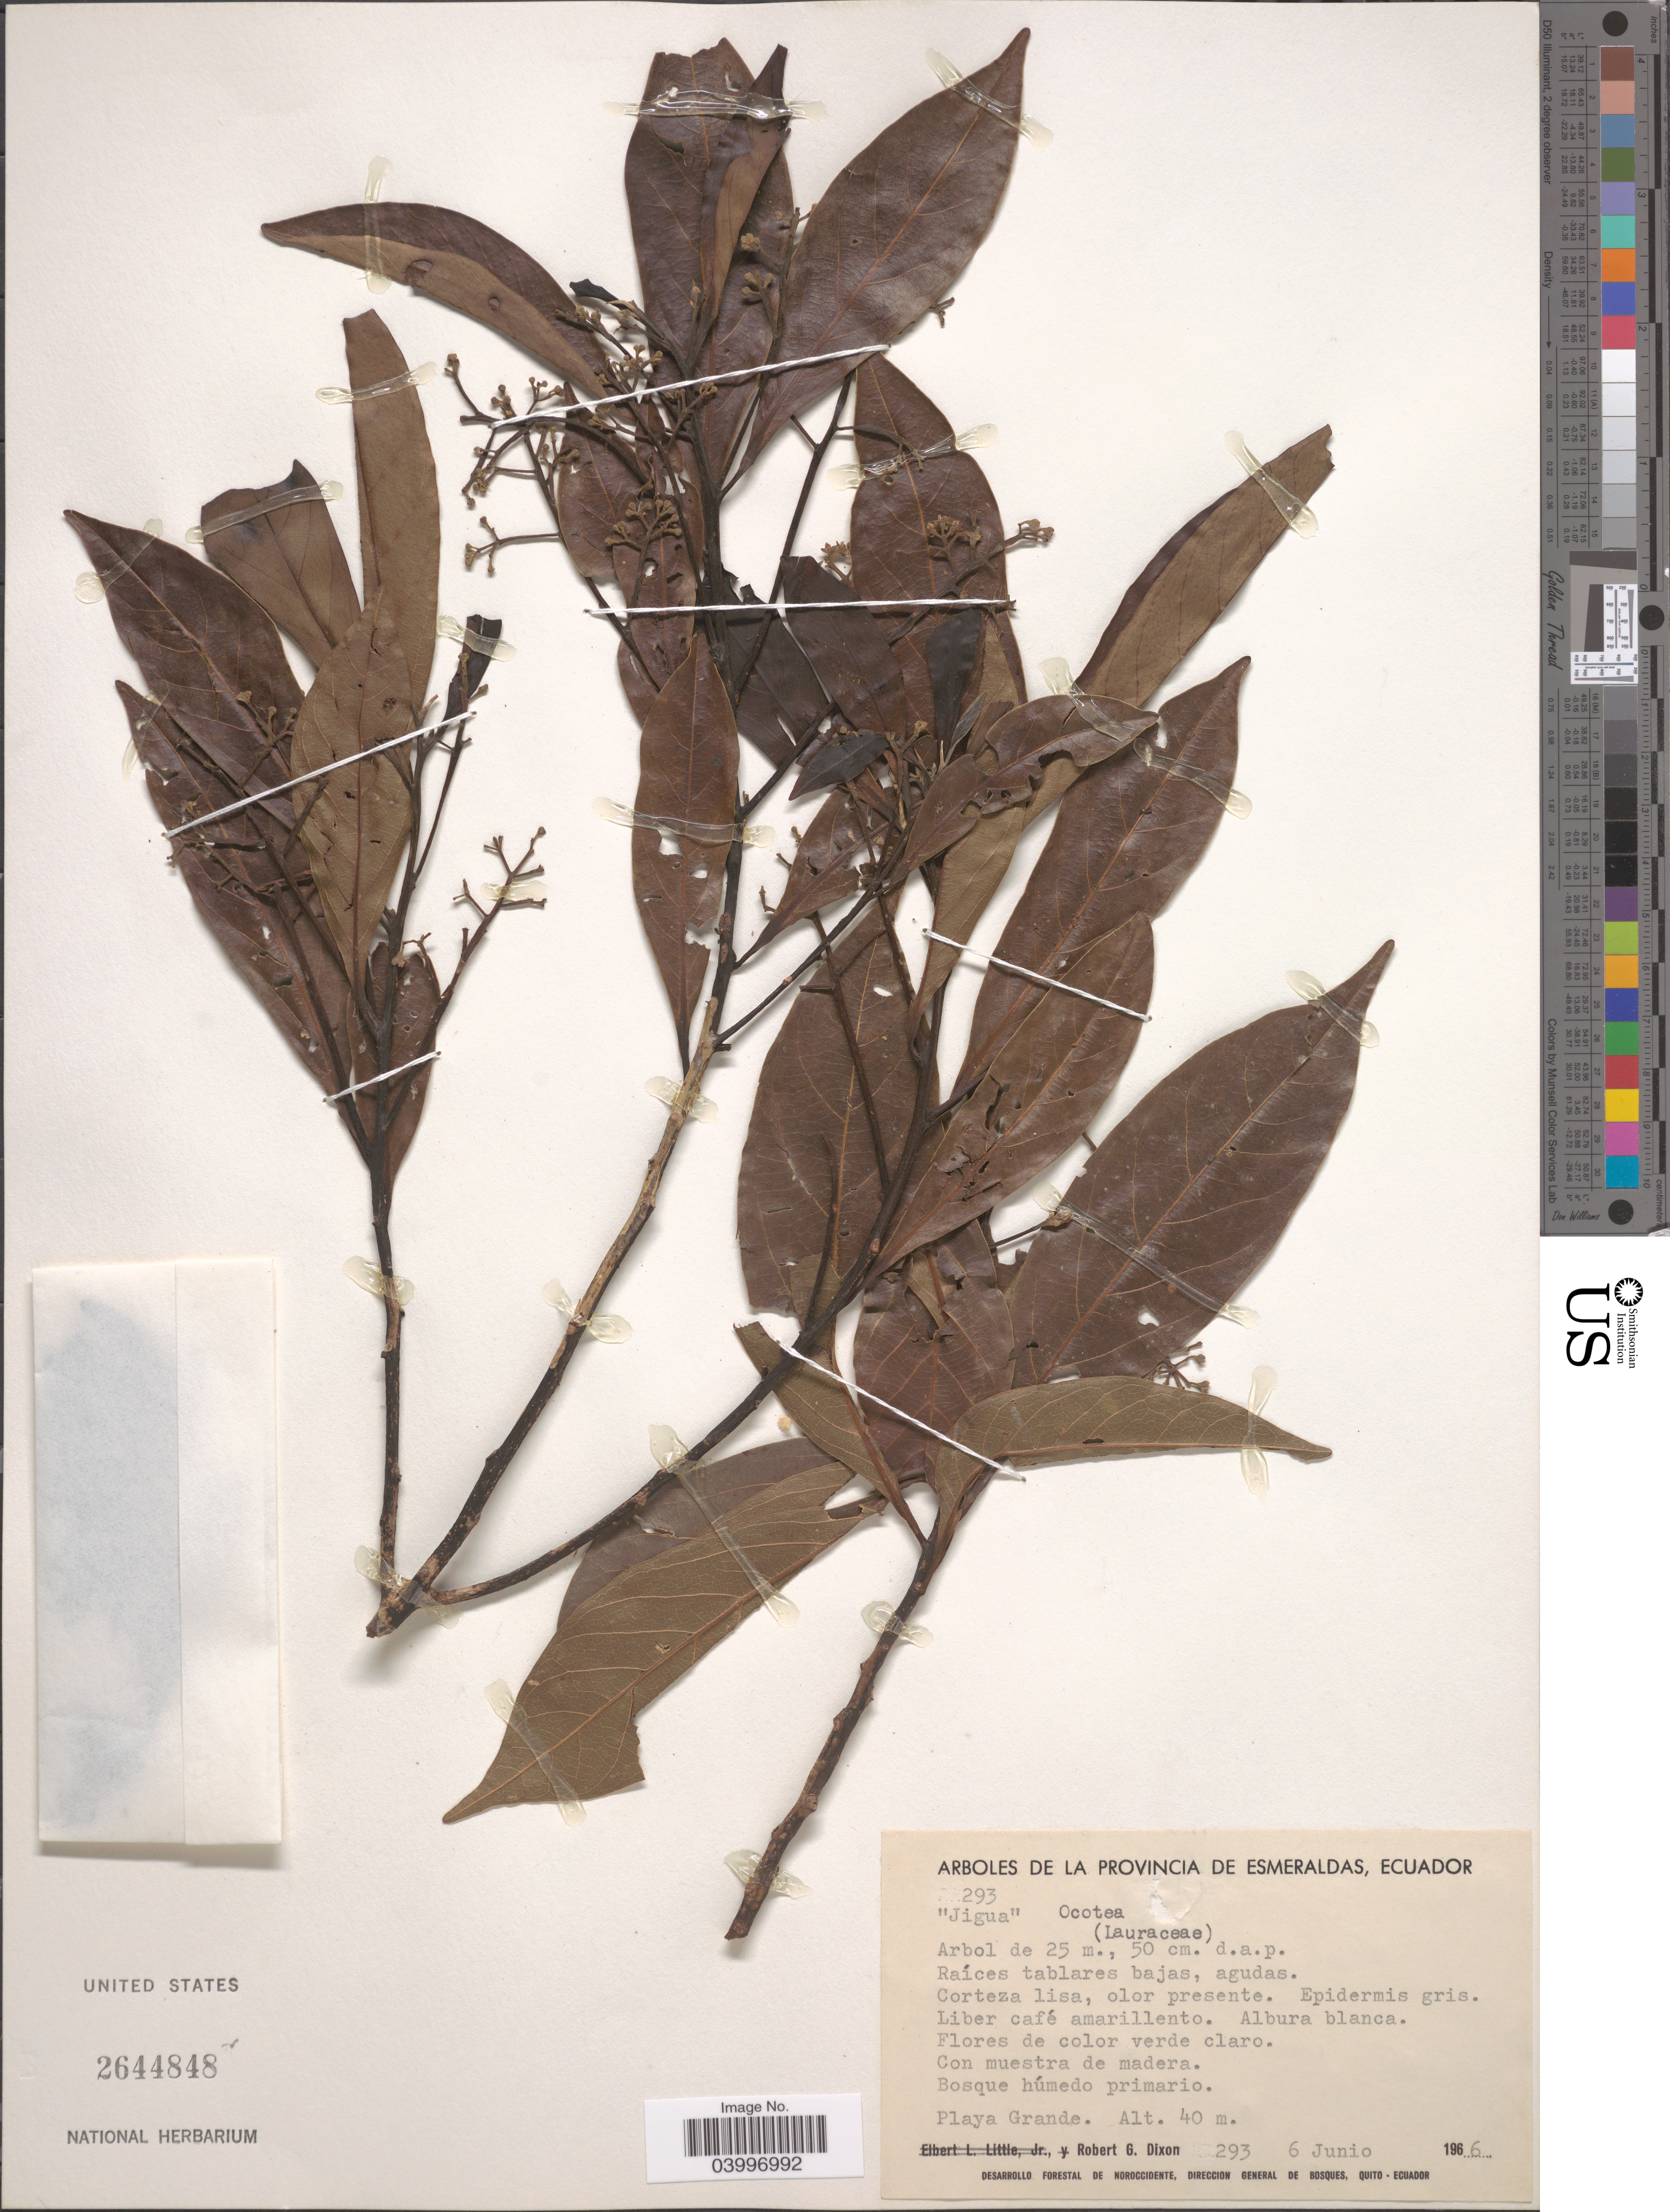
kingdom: Plantae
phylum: Tracheophyta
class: Magnoliopsida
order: Laurales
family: Lauraceae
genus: Ocotea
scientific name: Ocotea sp.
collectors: R. G. Dixon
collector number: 293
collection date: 1966-06-06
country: Ecuador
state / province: Esmeraldas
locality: Playa Grande.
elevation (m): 40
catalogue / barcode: US 2644848